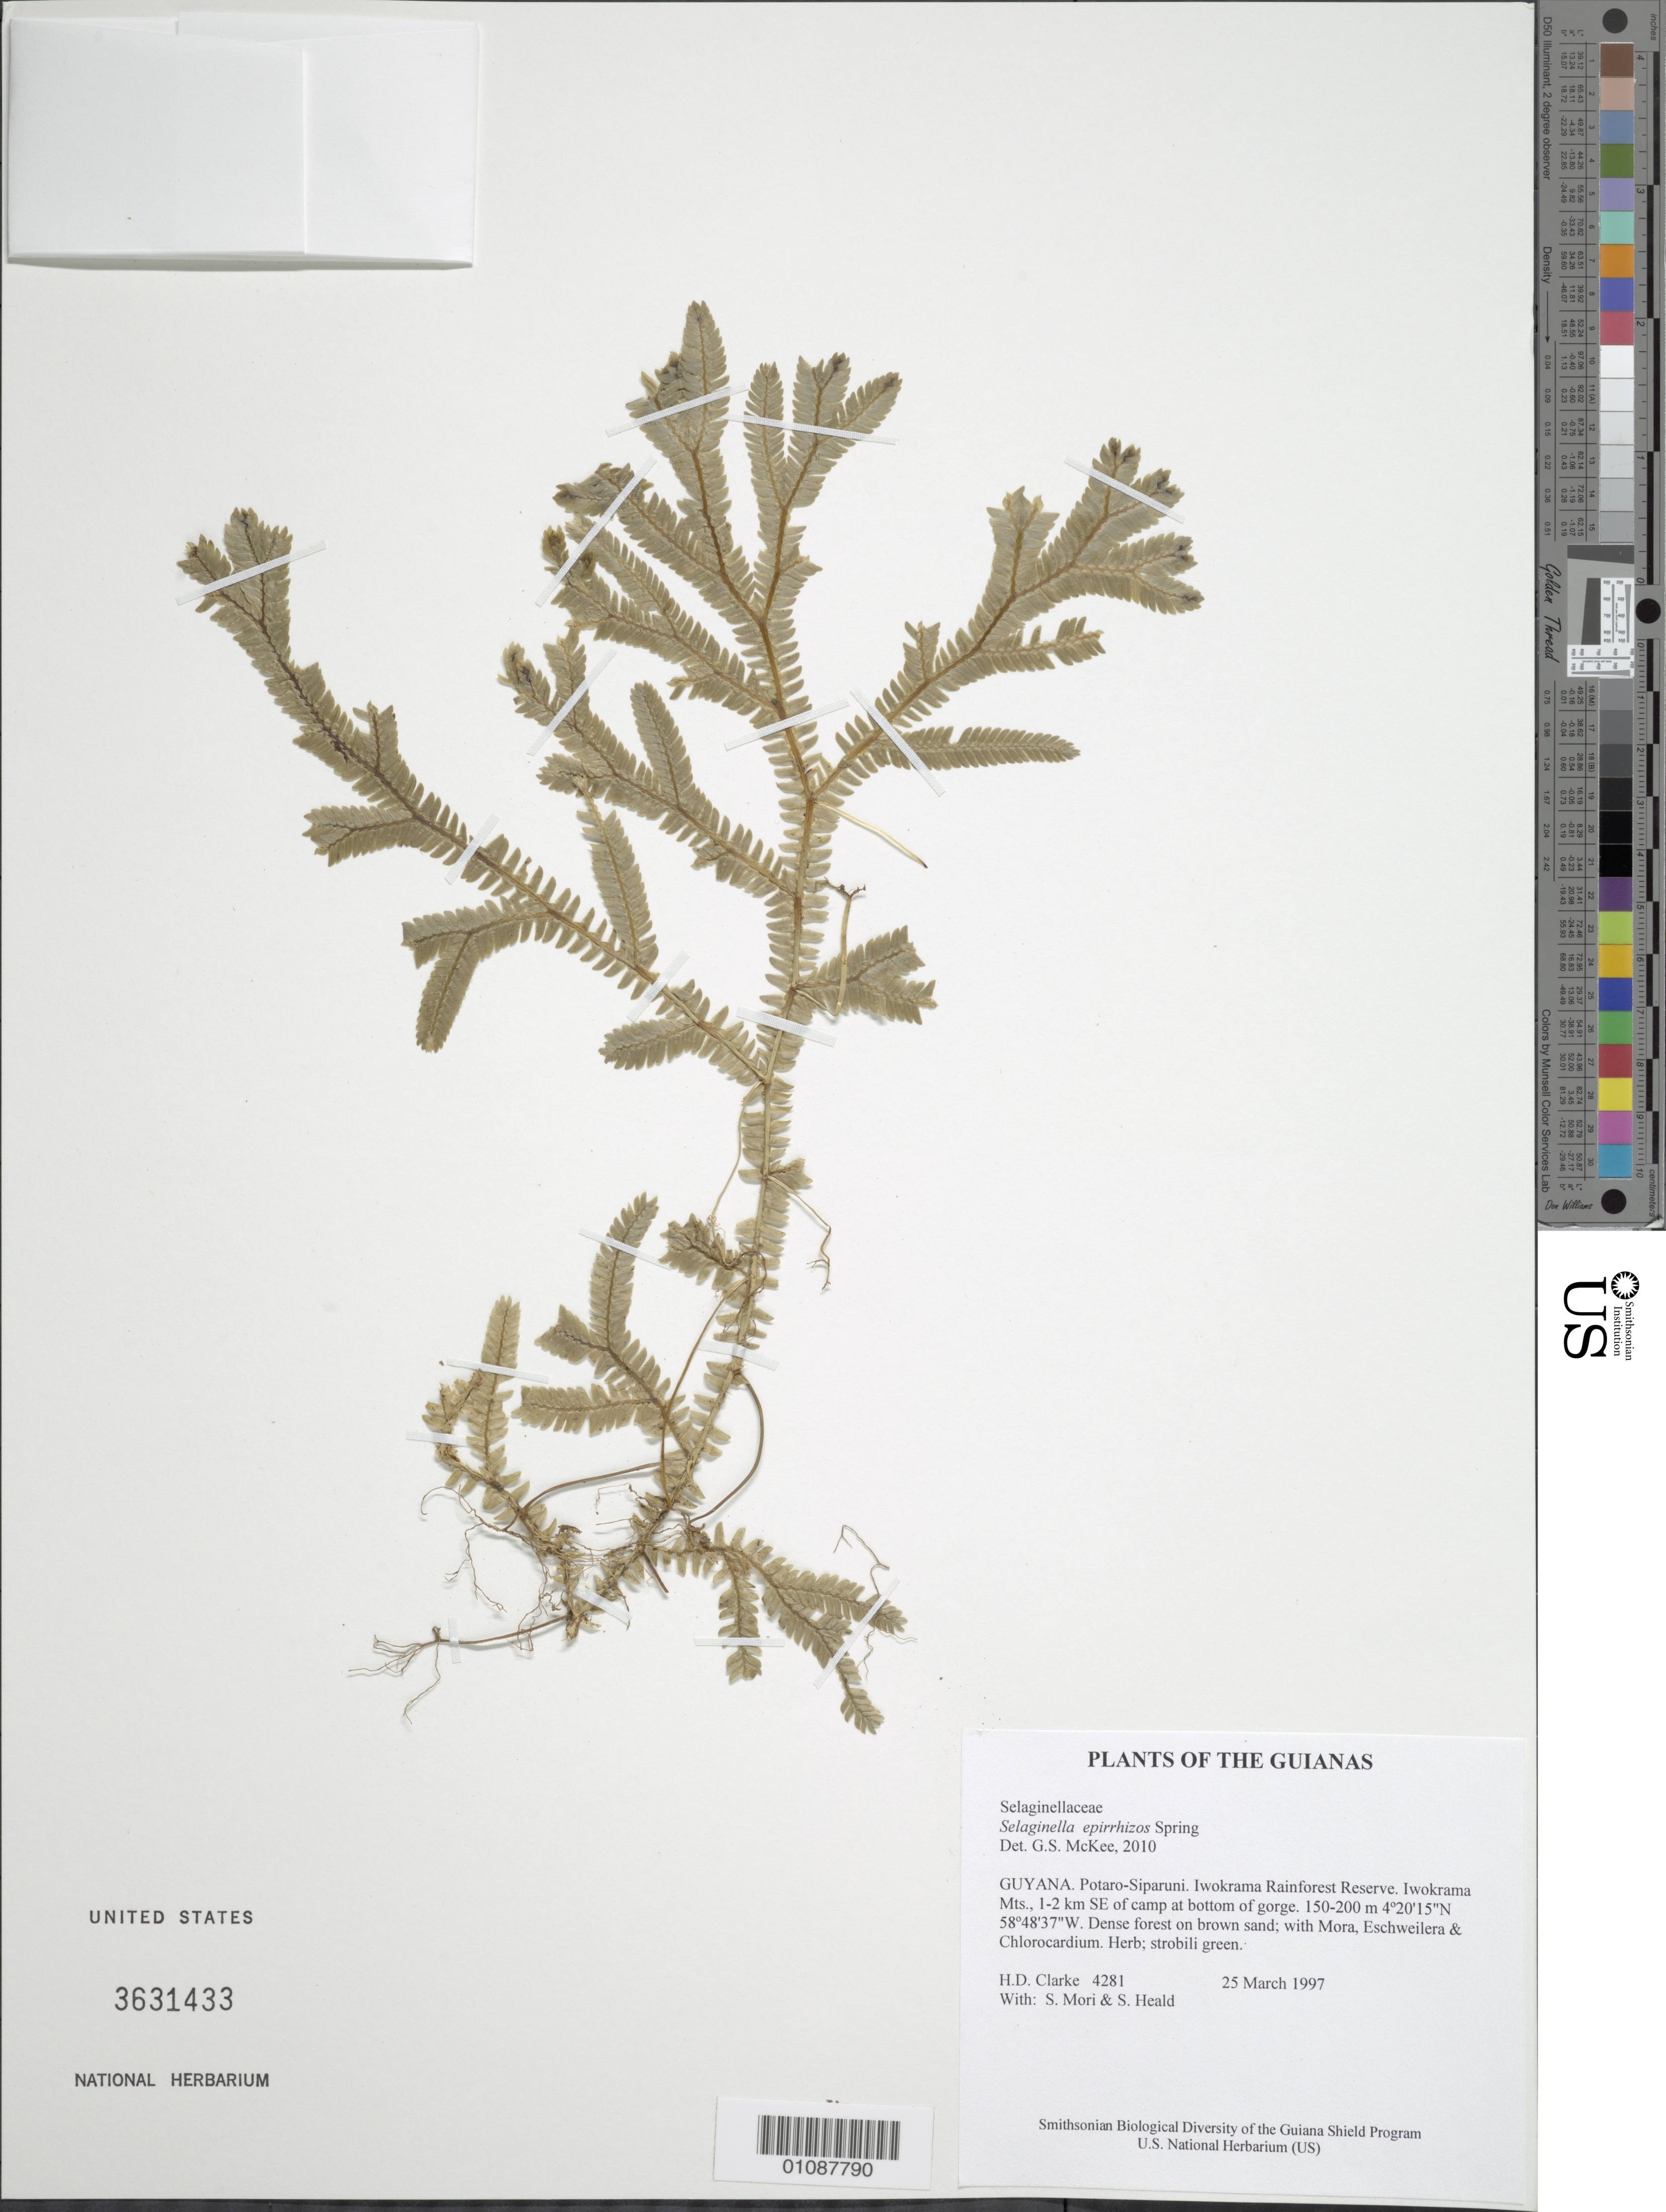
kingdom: Plantae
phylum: Tracheophyta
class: Lycopodiopsida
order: Selaginellales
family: Selaginellaceae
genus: Selaginella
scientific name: Selaginella epirrhizos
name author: Spring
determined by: McKee, G. S., (US), NMNH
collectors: H. D. Clarke, S. Mori & S. Heald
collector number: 4281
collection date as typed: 25 March 1997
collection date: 1997-03-25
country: Guyana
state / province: Potaro-Siparuni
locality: Iwokrama Rainforest Reserve. Iwokrama Mts., 1-2 km SE of camp at bottom of gorge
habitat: Dense forest on brown sand; with Mora, Eschweilera & Chlorocardium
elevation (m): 150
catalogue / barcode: US 3631433